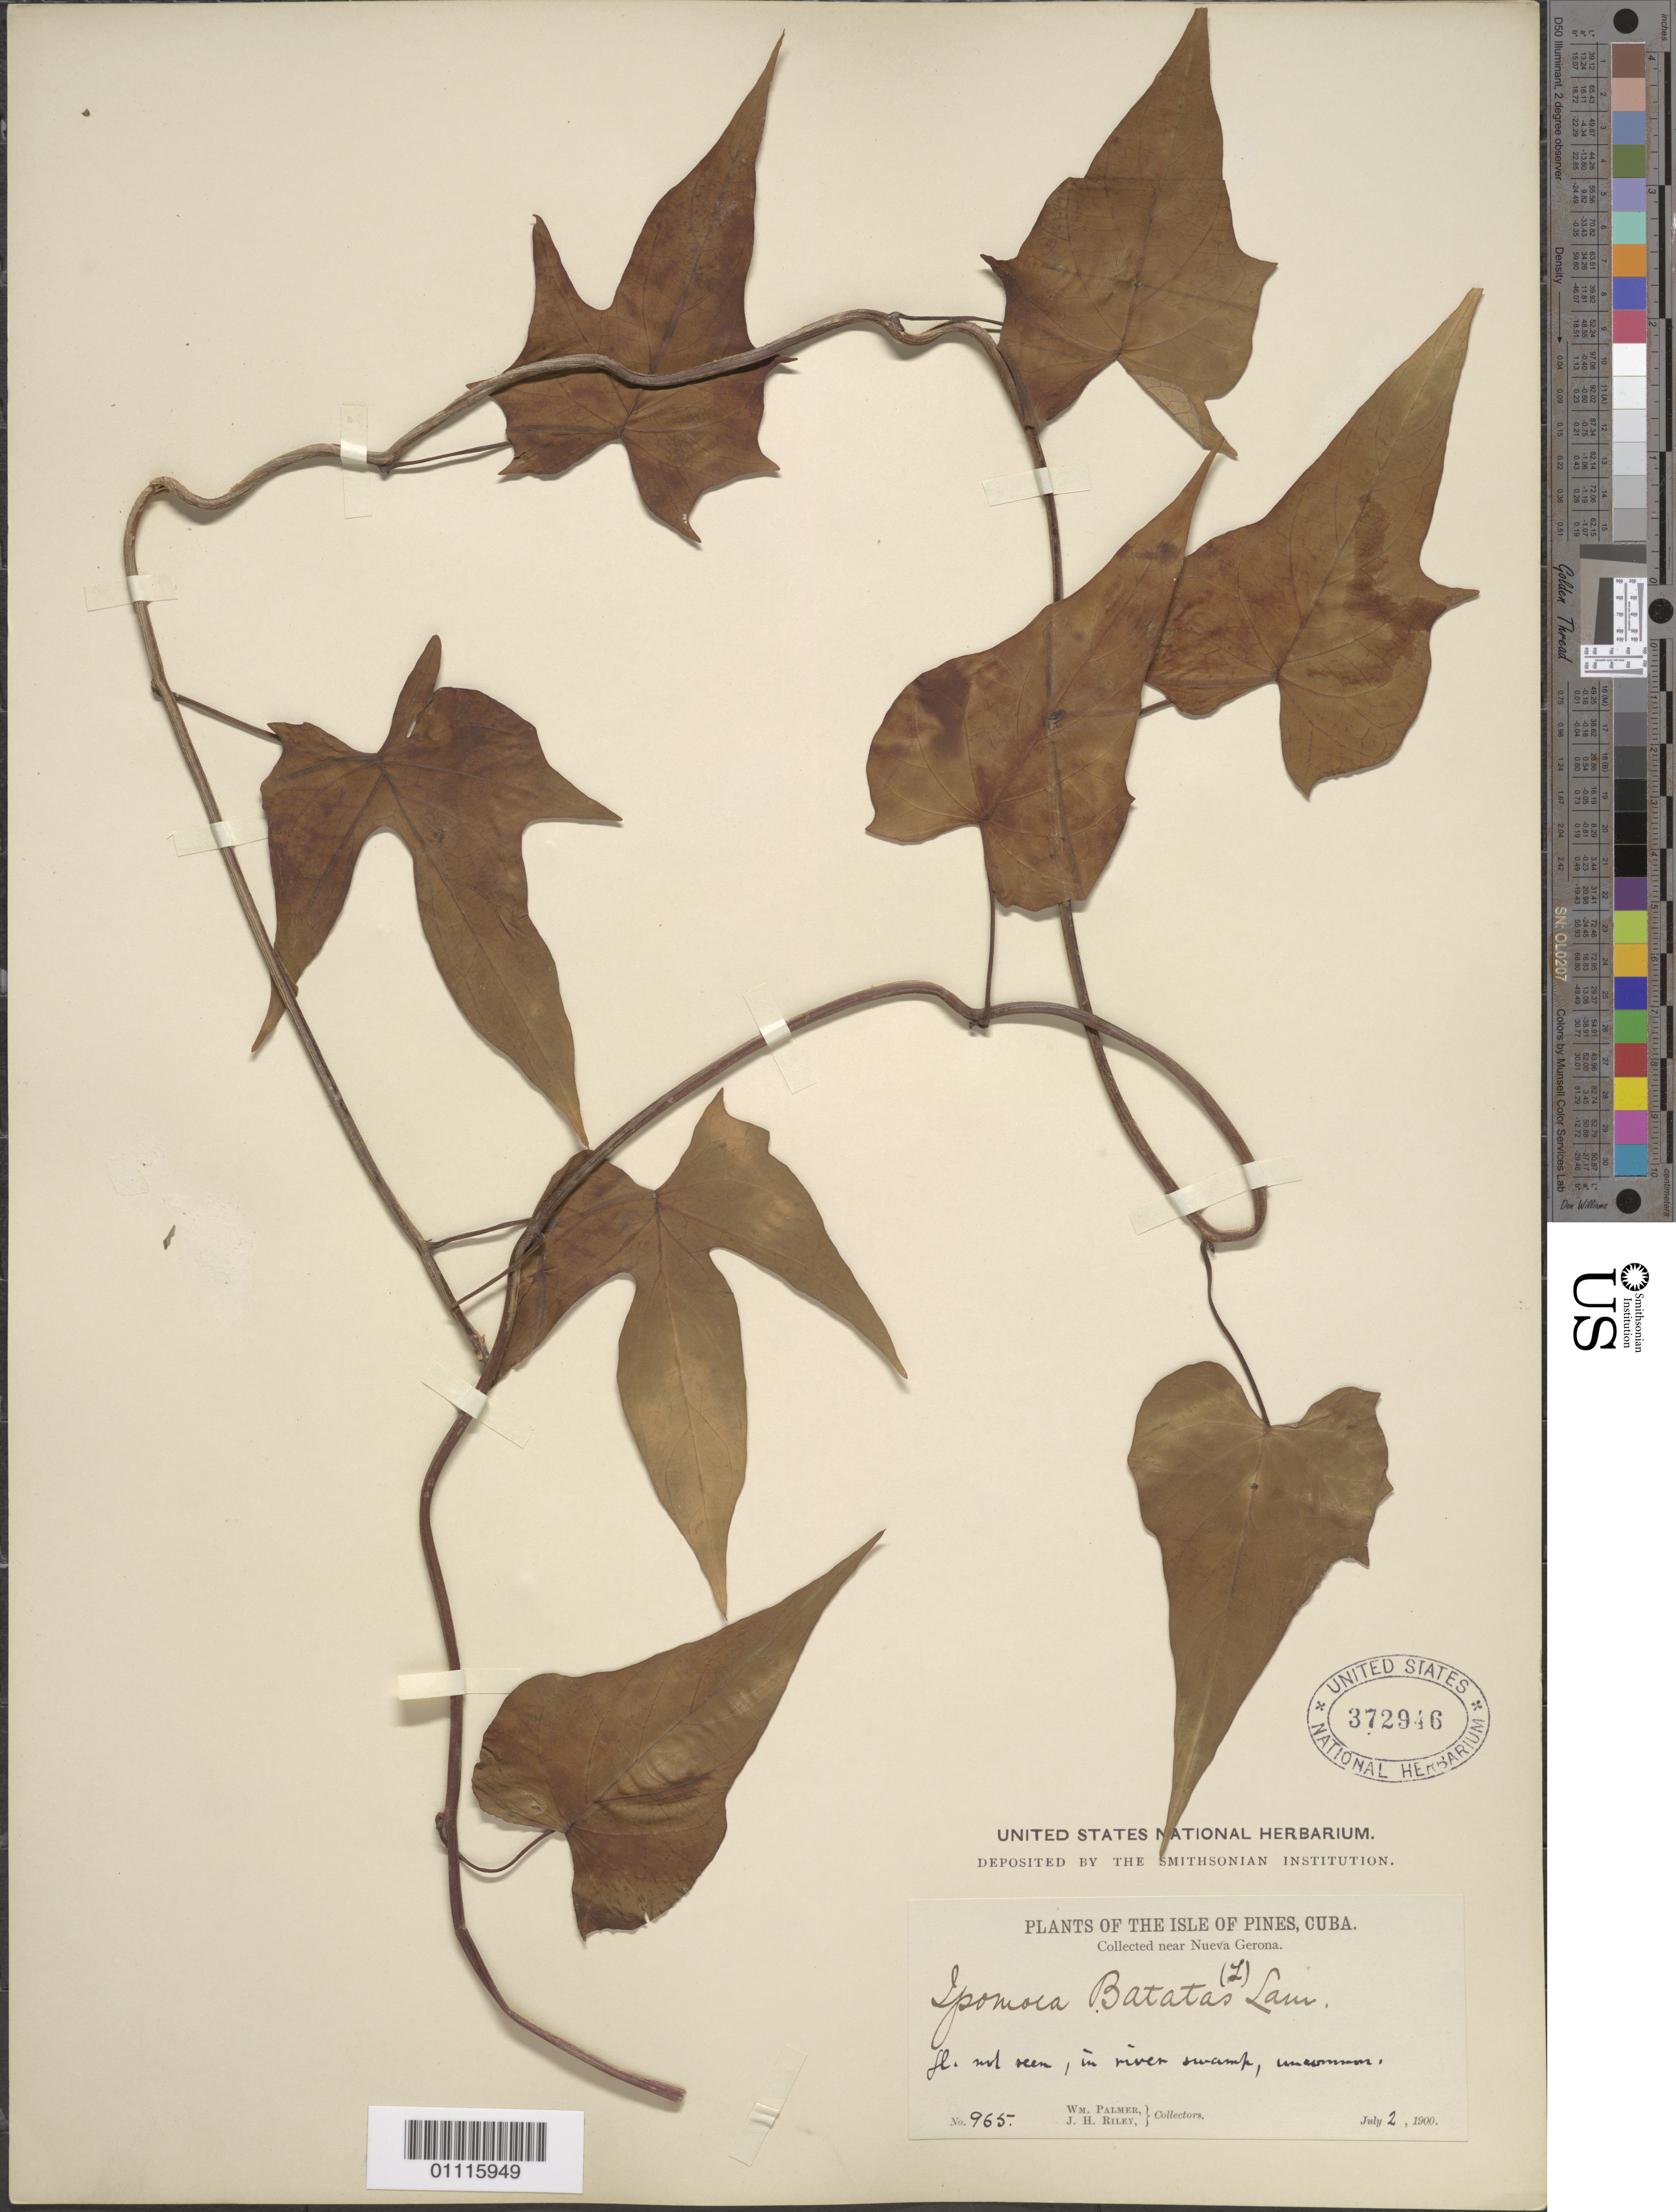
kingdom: Plantae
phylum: Tracheophyta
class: Magnoliopsida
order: Solanales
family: Convolvulaceae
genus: Ipomoea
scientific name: Ipomoea batatas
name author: (L.) Lam.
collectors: W. Palmer & J. H. Riley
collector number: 965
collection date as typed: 02 Jul 1900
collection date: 1900-07-02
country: Cuba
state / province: Isla de La Juventud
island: Isla de la Juventud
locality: Isle of Pines, Collected near Nueva Gerona In river swamp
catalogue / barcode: US 372946